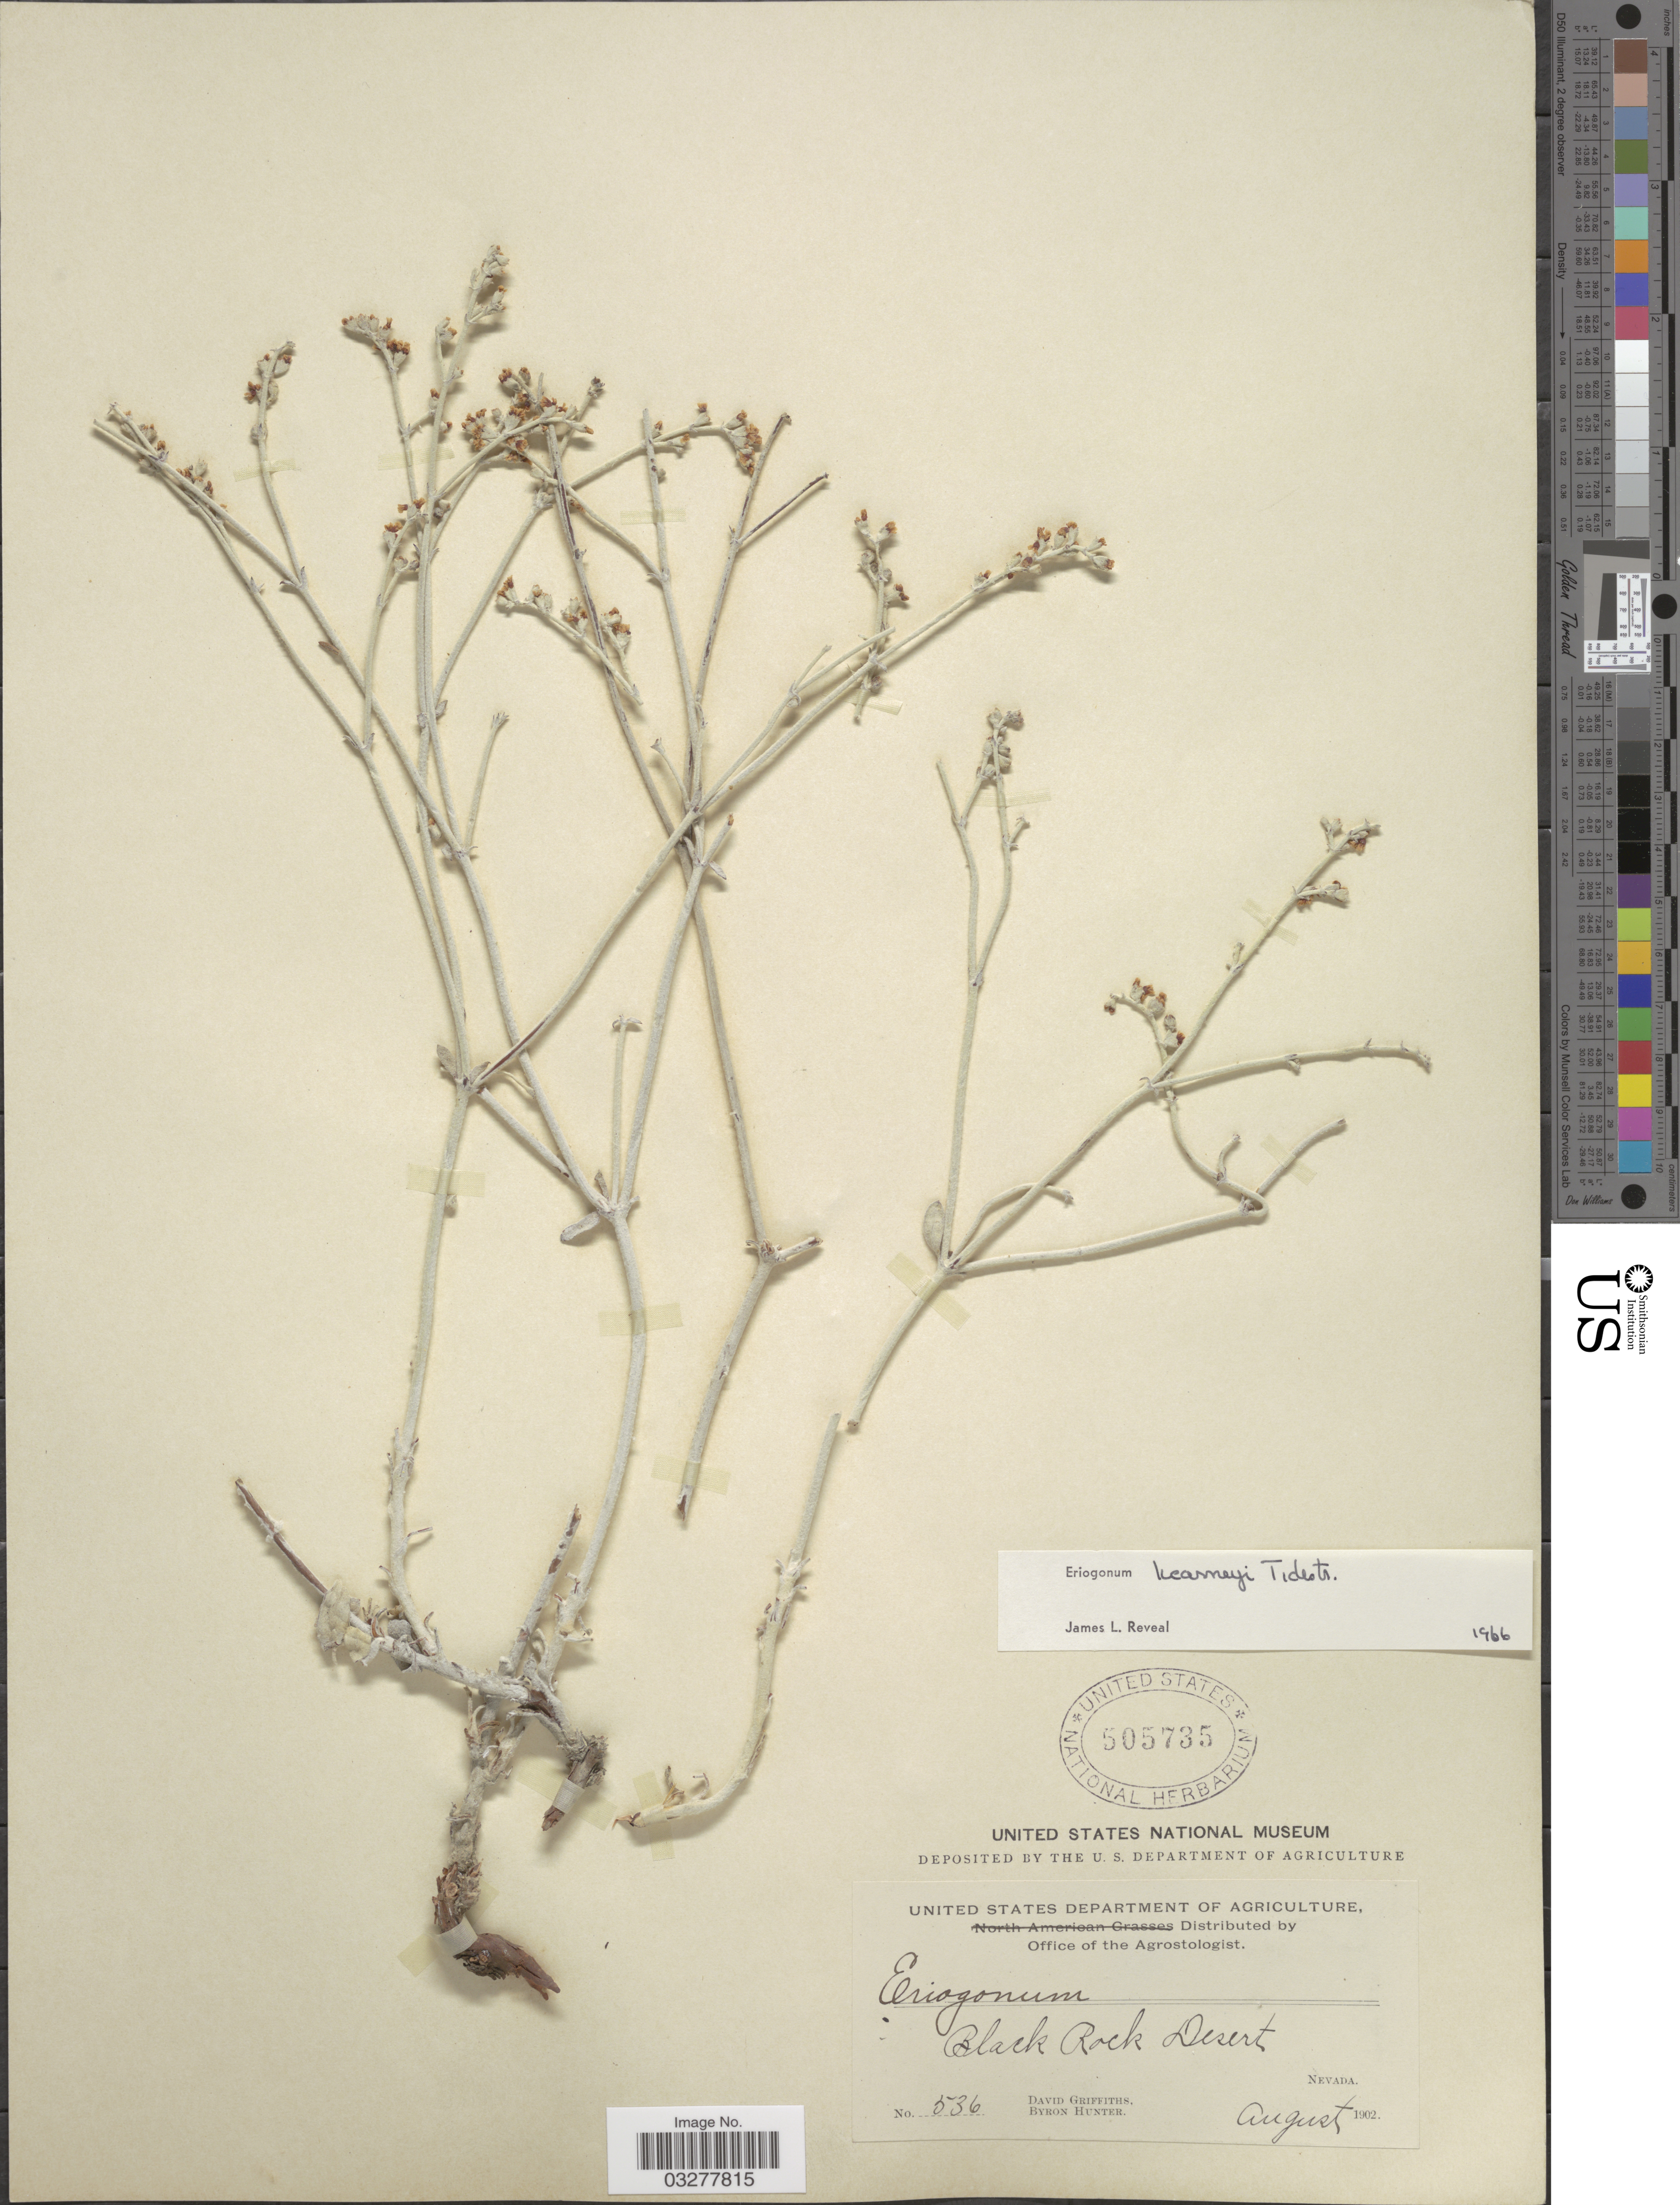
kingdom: Plantae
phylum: Tracheophyta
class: Magnoliopsida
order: Caryophyllales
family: Polygonaceae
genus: Eriogonum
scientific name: Eriogonum kearneyi var. kearneyi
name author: Tidestr.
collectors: D. Griffiths & B. Hunter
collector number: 536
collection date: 1902-08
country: United States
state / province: Nevada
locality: Black Rock Desert.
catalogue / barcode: US 505735